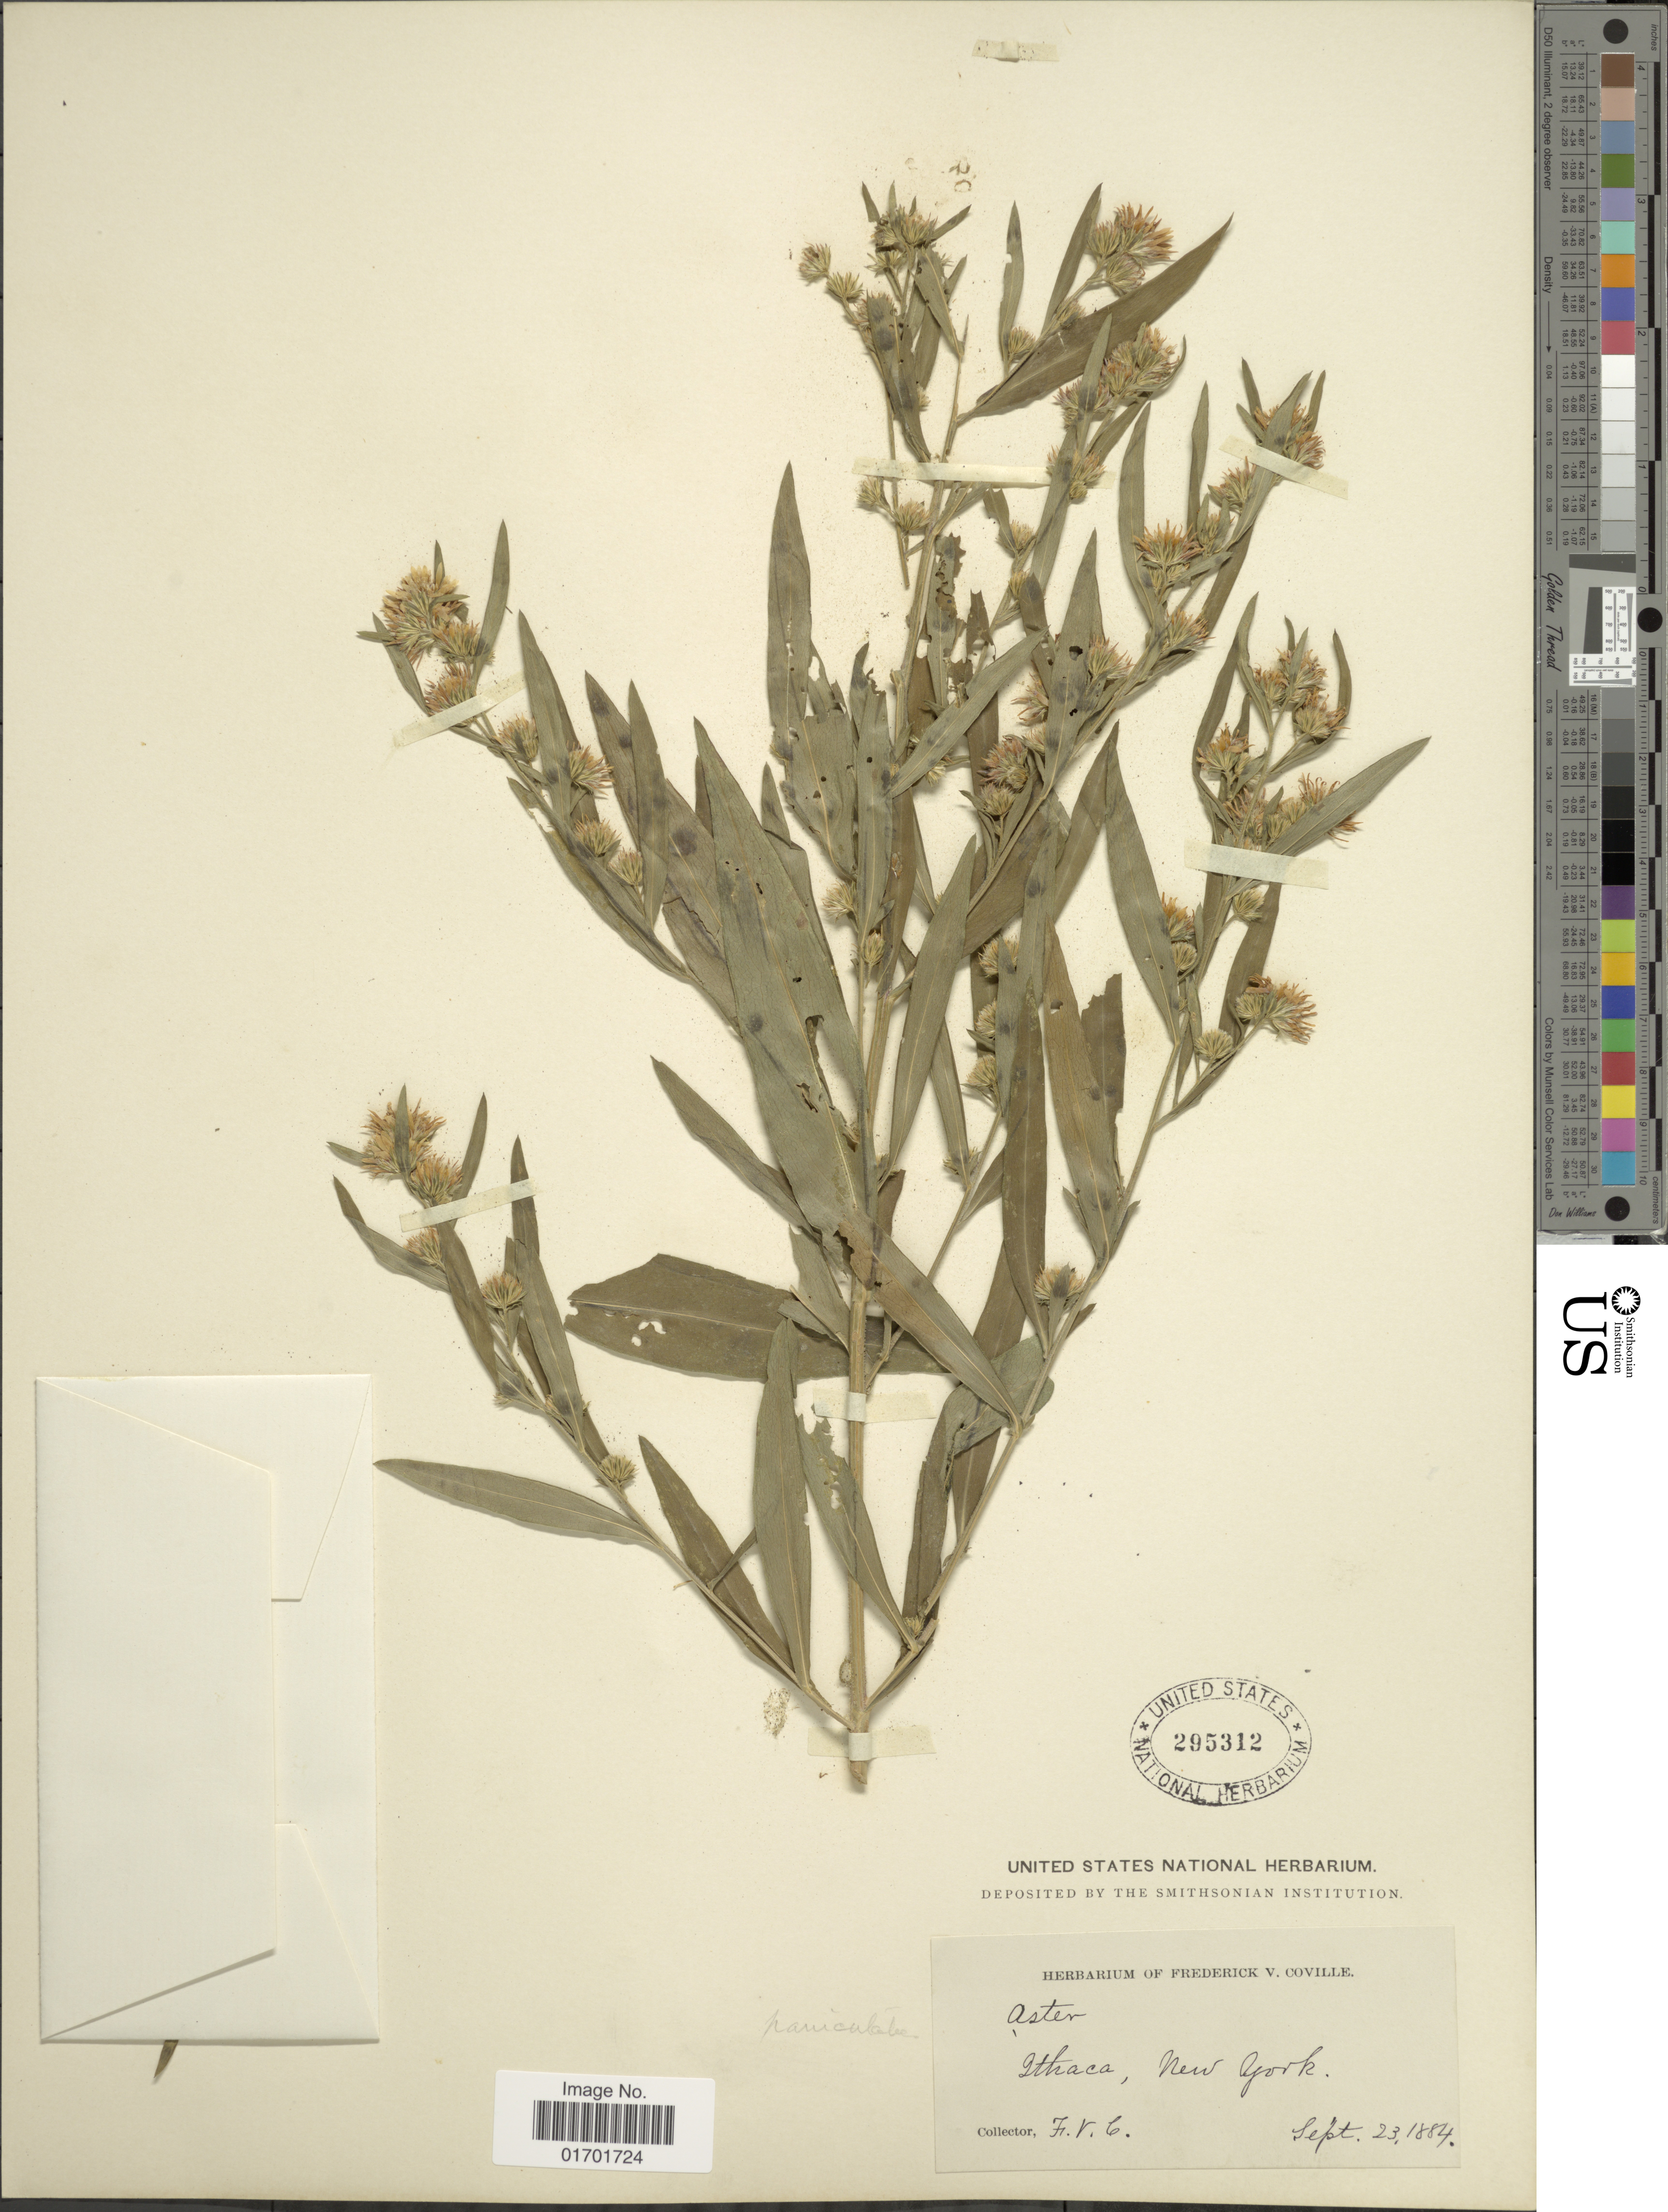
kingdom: Plantae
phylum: Tracheophyta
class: Magnoliopsida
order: Asterales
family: Asteraceae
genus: Symphyotrichum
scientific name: Symphyotrichum lanceolatum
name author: (Willd.) G.L. Nesom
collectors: F. V. Coville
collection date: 1884-09-23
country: United States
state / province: New York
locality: Ithaca.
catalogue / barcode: US 295312